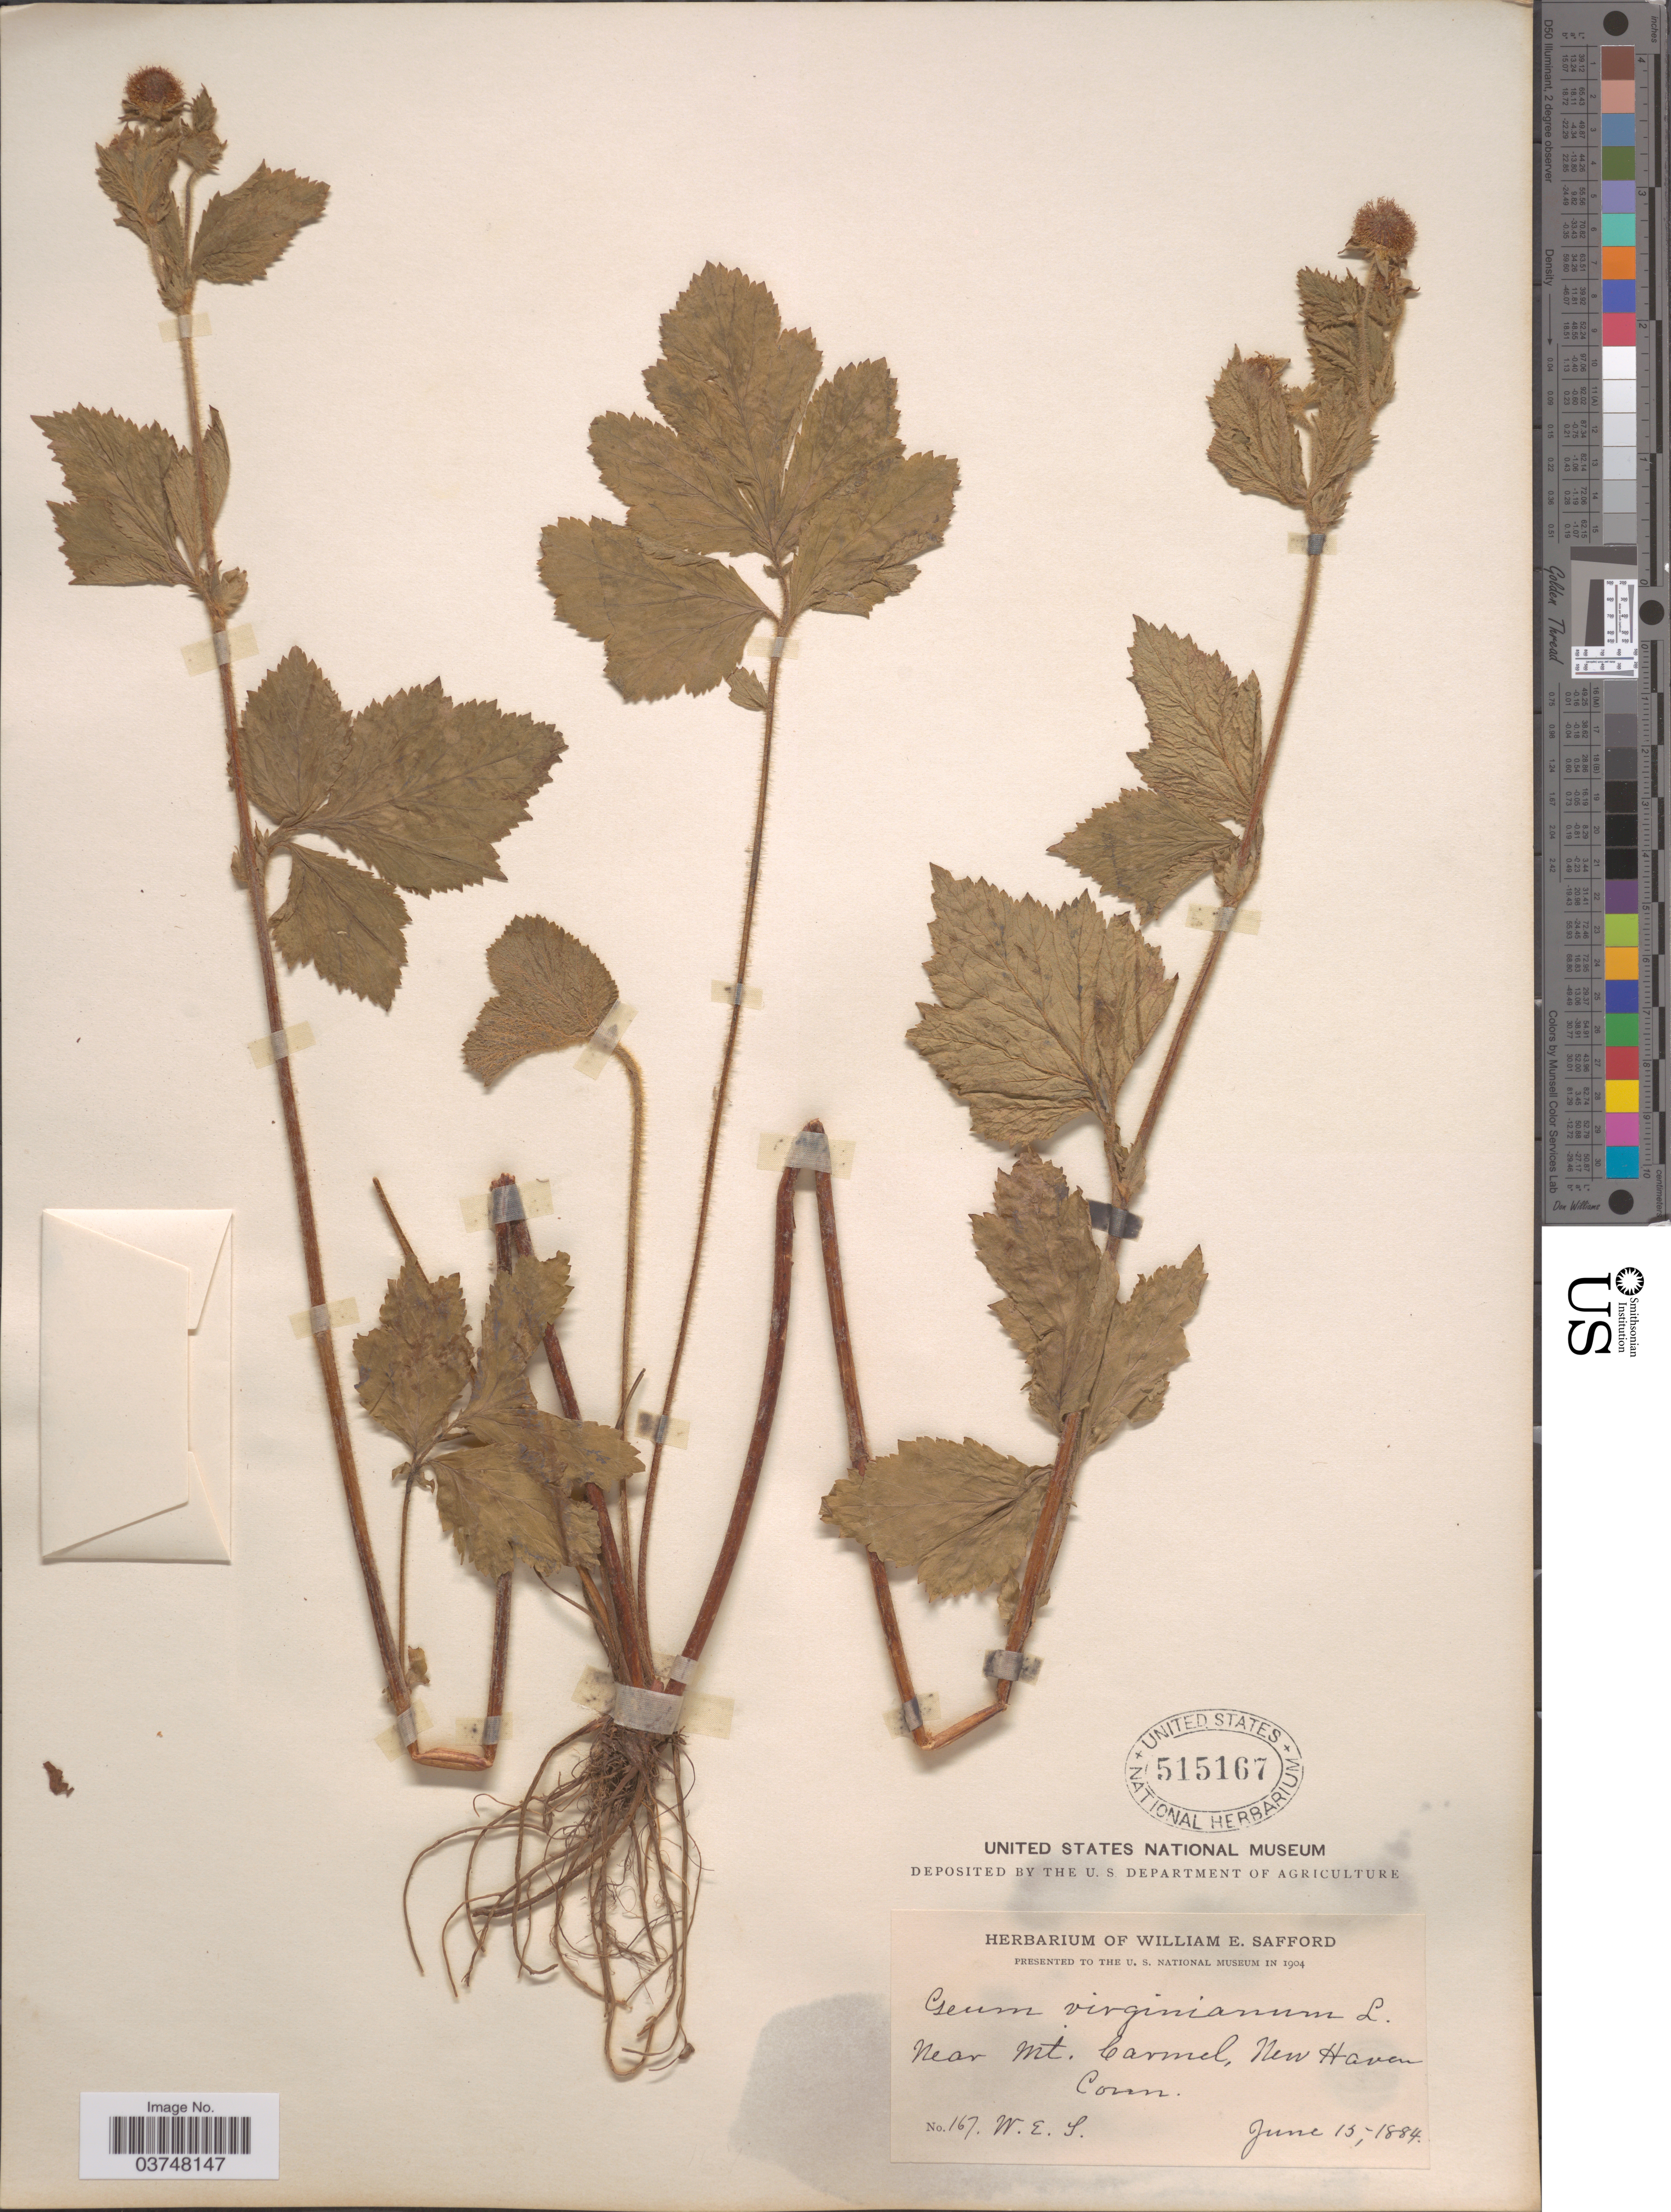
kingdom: Plantae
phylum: Tracheophyta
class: Magnoliopsida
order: Rosales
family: Rosaceae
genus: Geum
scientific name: Geum virginianum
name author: L.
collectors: W. E. Safford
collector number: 167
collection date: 1884-06-15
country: United States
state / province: Connecticut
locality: Near Mt. Carmel, New Haven.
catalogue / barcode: US 515167